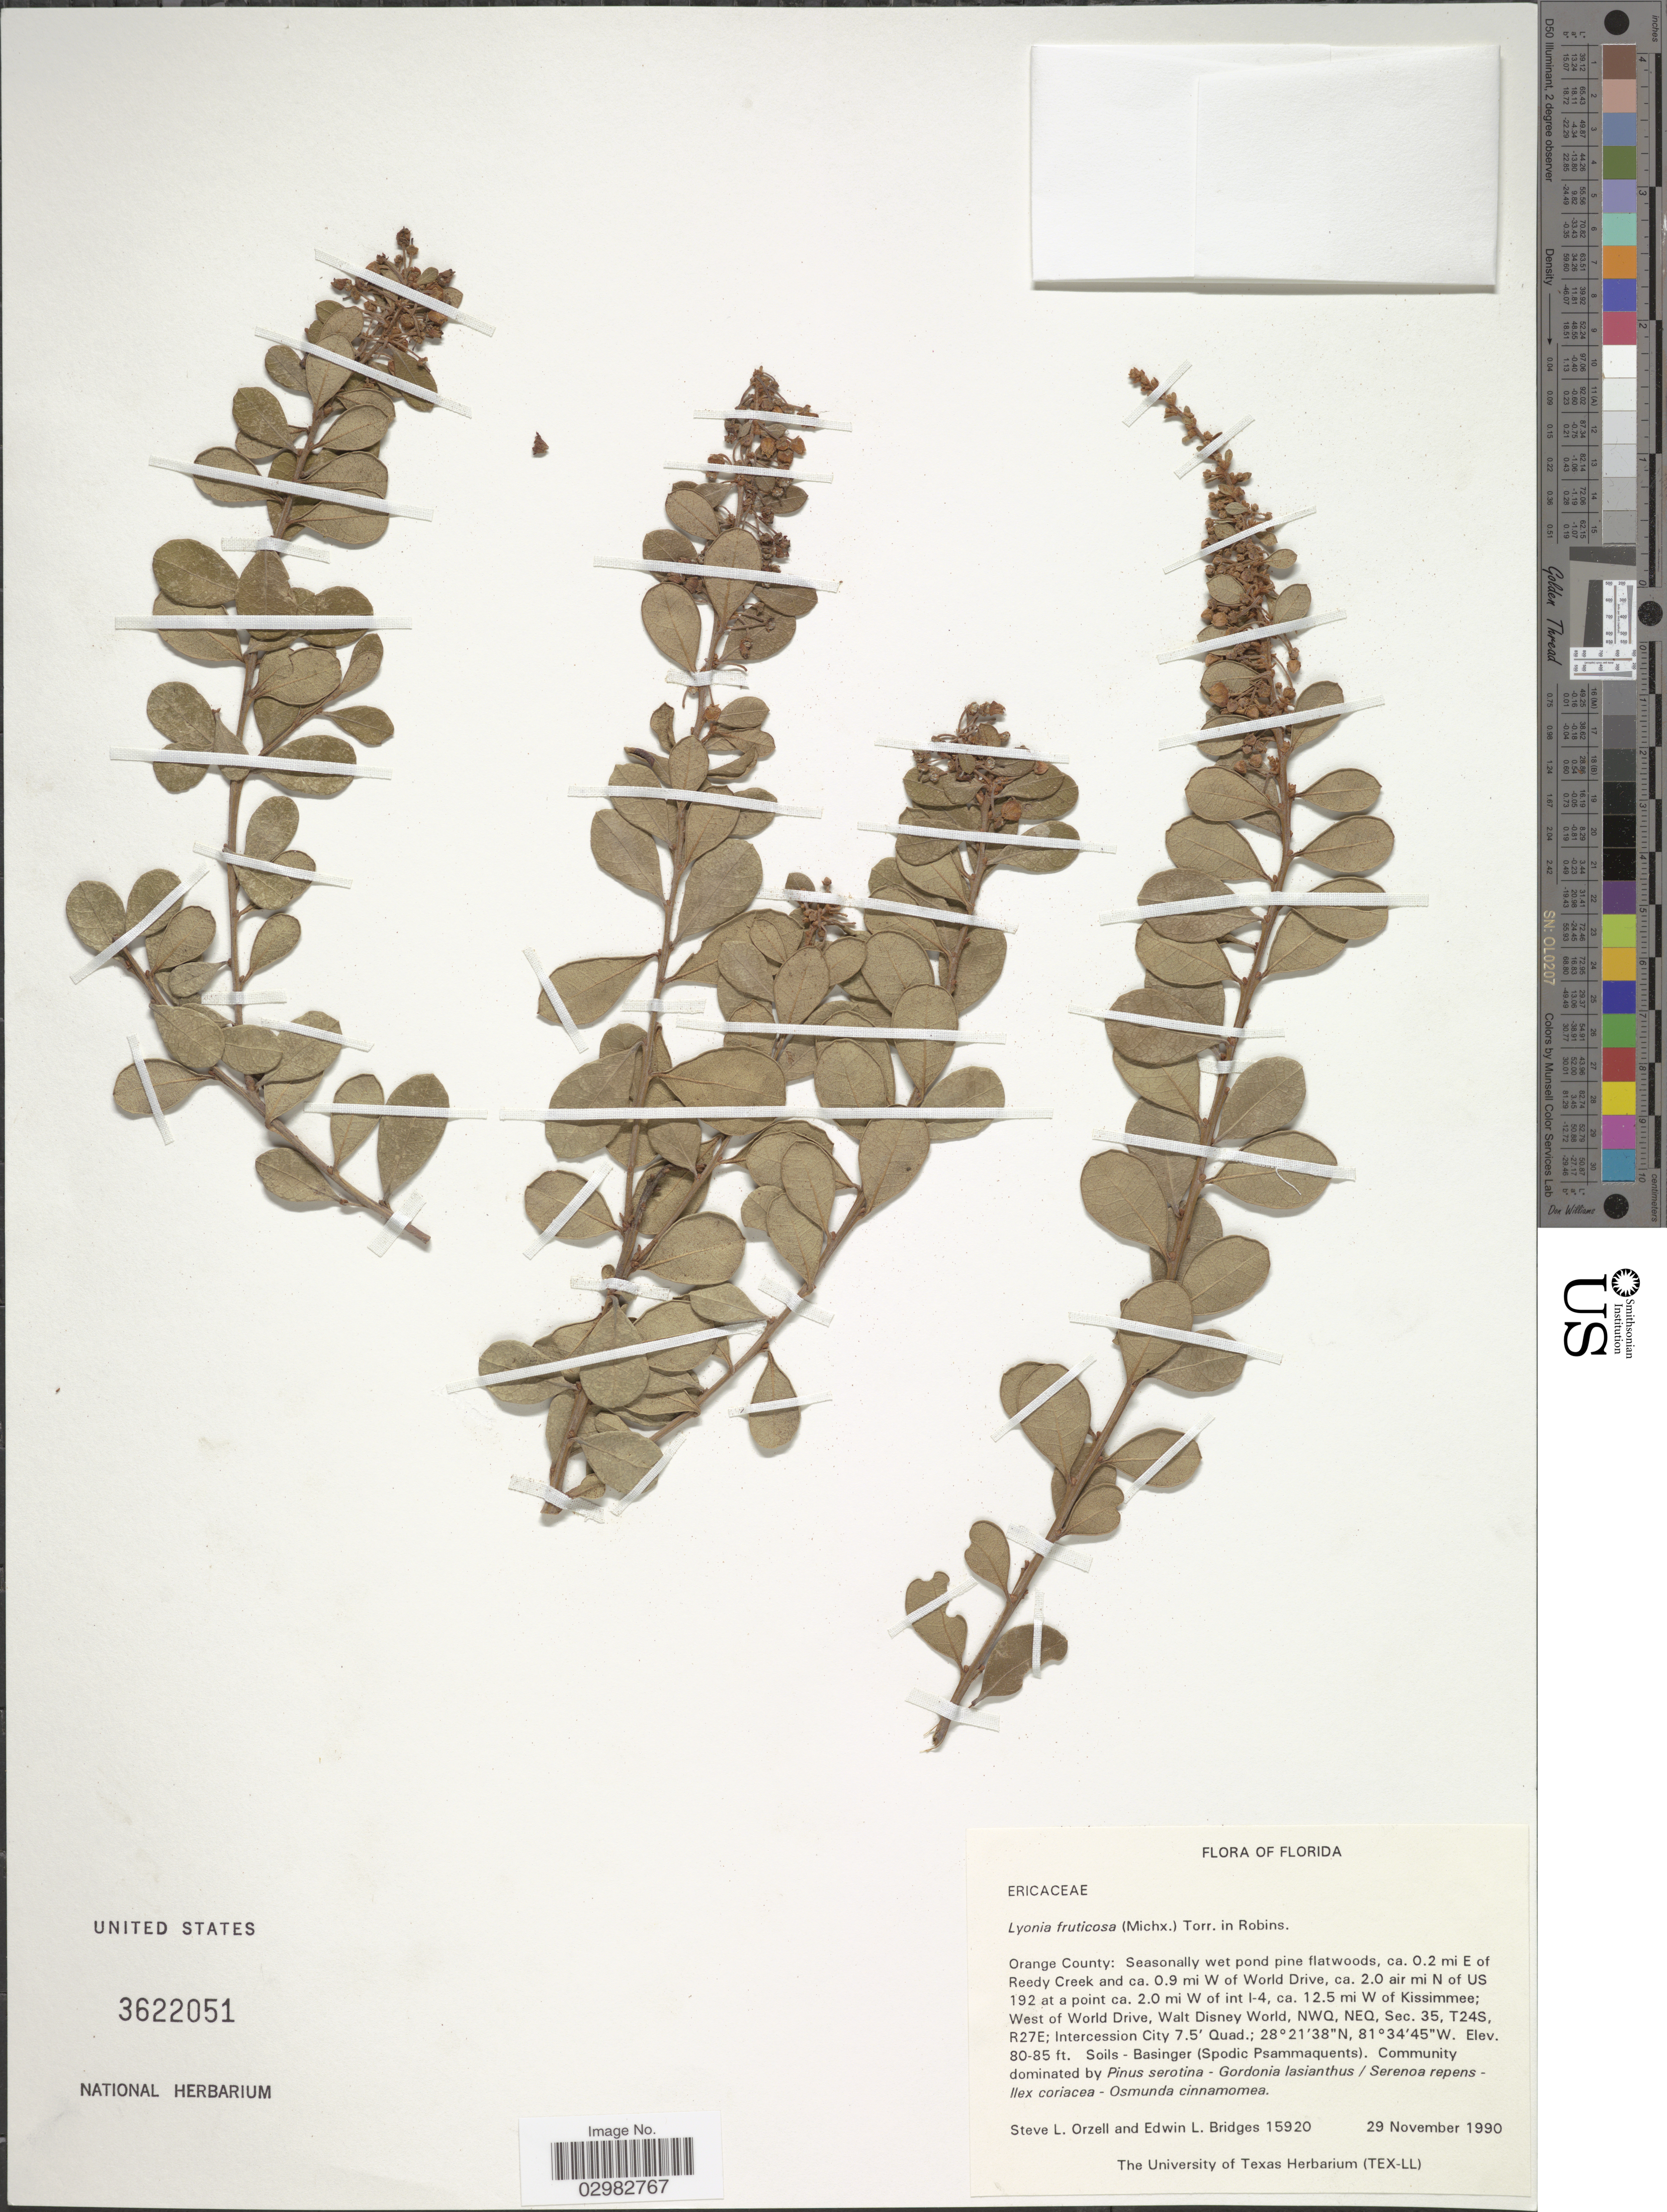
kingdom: Plantae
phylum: Tracheophyta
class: Magnoliopsida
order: Ericales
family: Ericaceae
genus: Lyonia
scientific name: Lyonia fruticosa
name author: (Michx.) G.S. Torr.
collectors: S. Orzell & E. Bridges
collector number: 15920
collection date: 1990-11-29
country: United States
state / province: Florida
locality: Orange County, Seasonally wet pond pine flatwoods, ca. 0.2 mi E of Reedy Creek and ca. 0.9 mi W of World Drive, ca. 2.0 air mi N of US 192 at a point ca. 2.0 mi W of int I-4, ca. 12.5 mi W of Kissimmee, West of World Drive, Walt Disney World, NWQ, NEW, Sec.35, T24S, R27E, Intercession City.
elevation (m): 24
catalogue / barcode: US 3622051